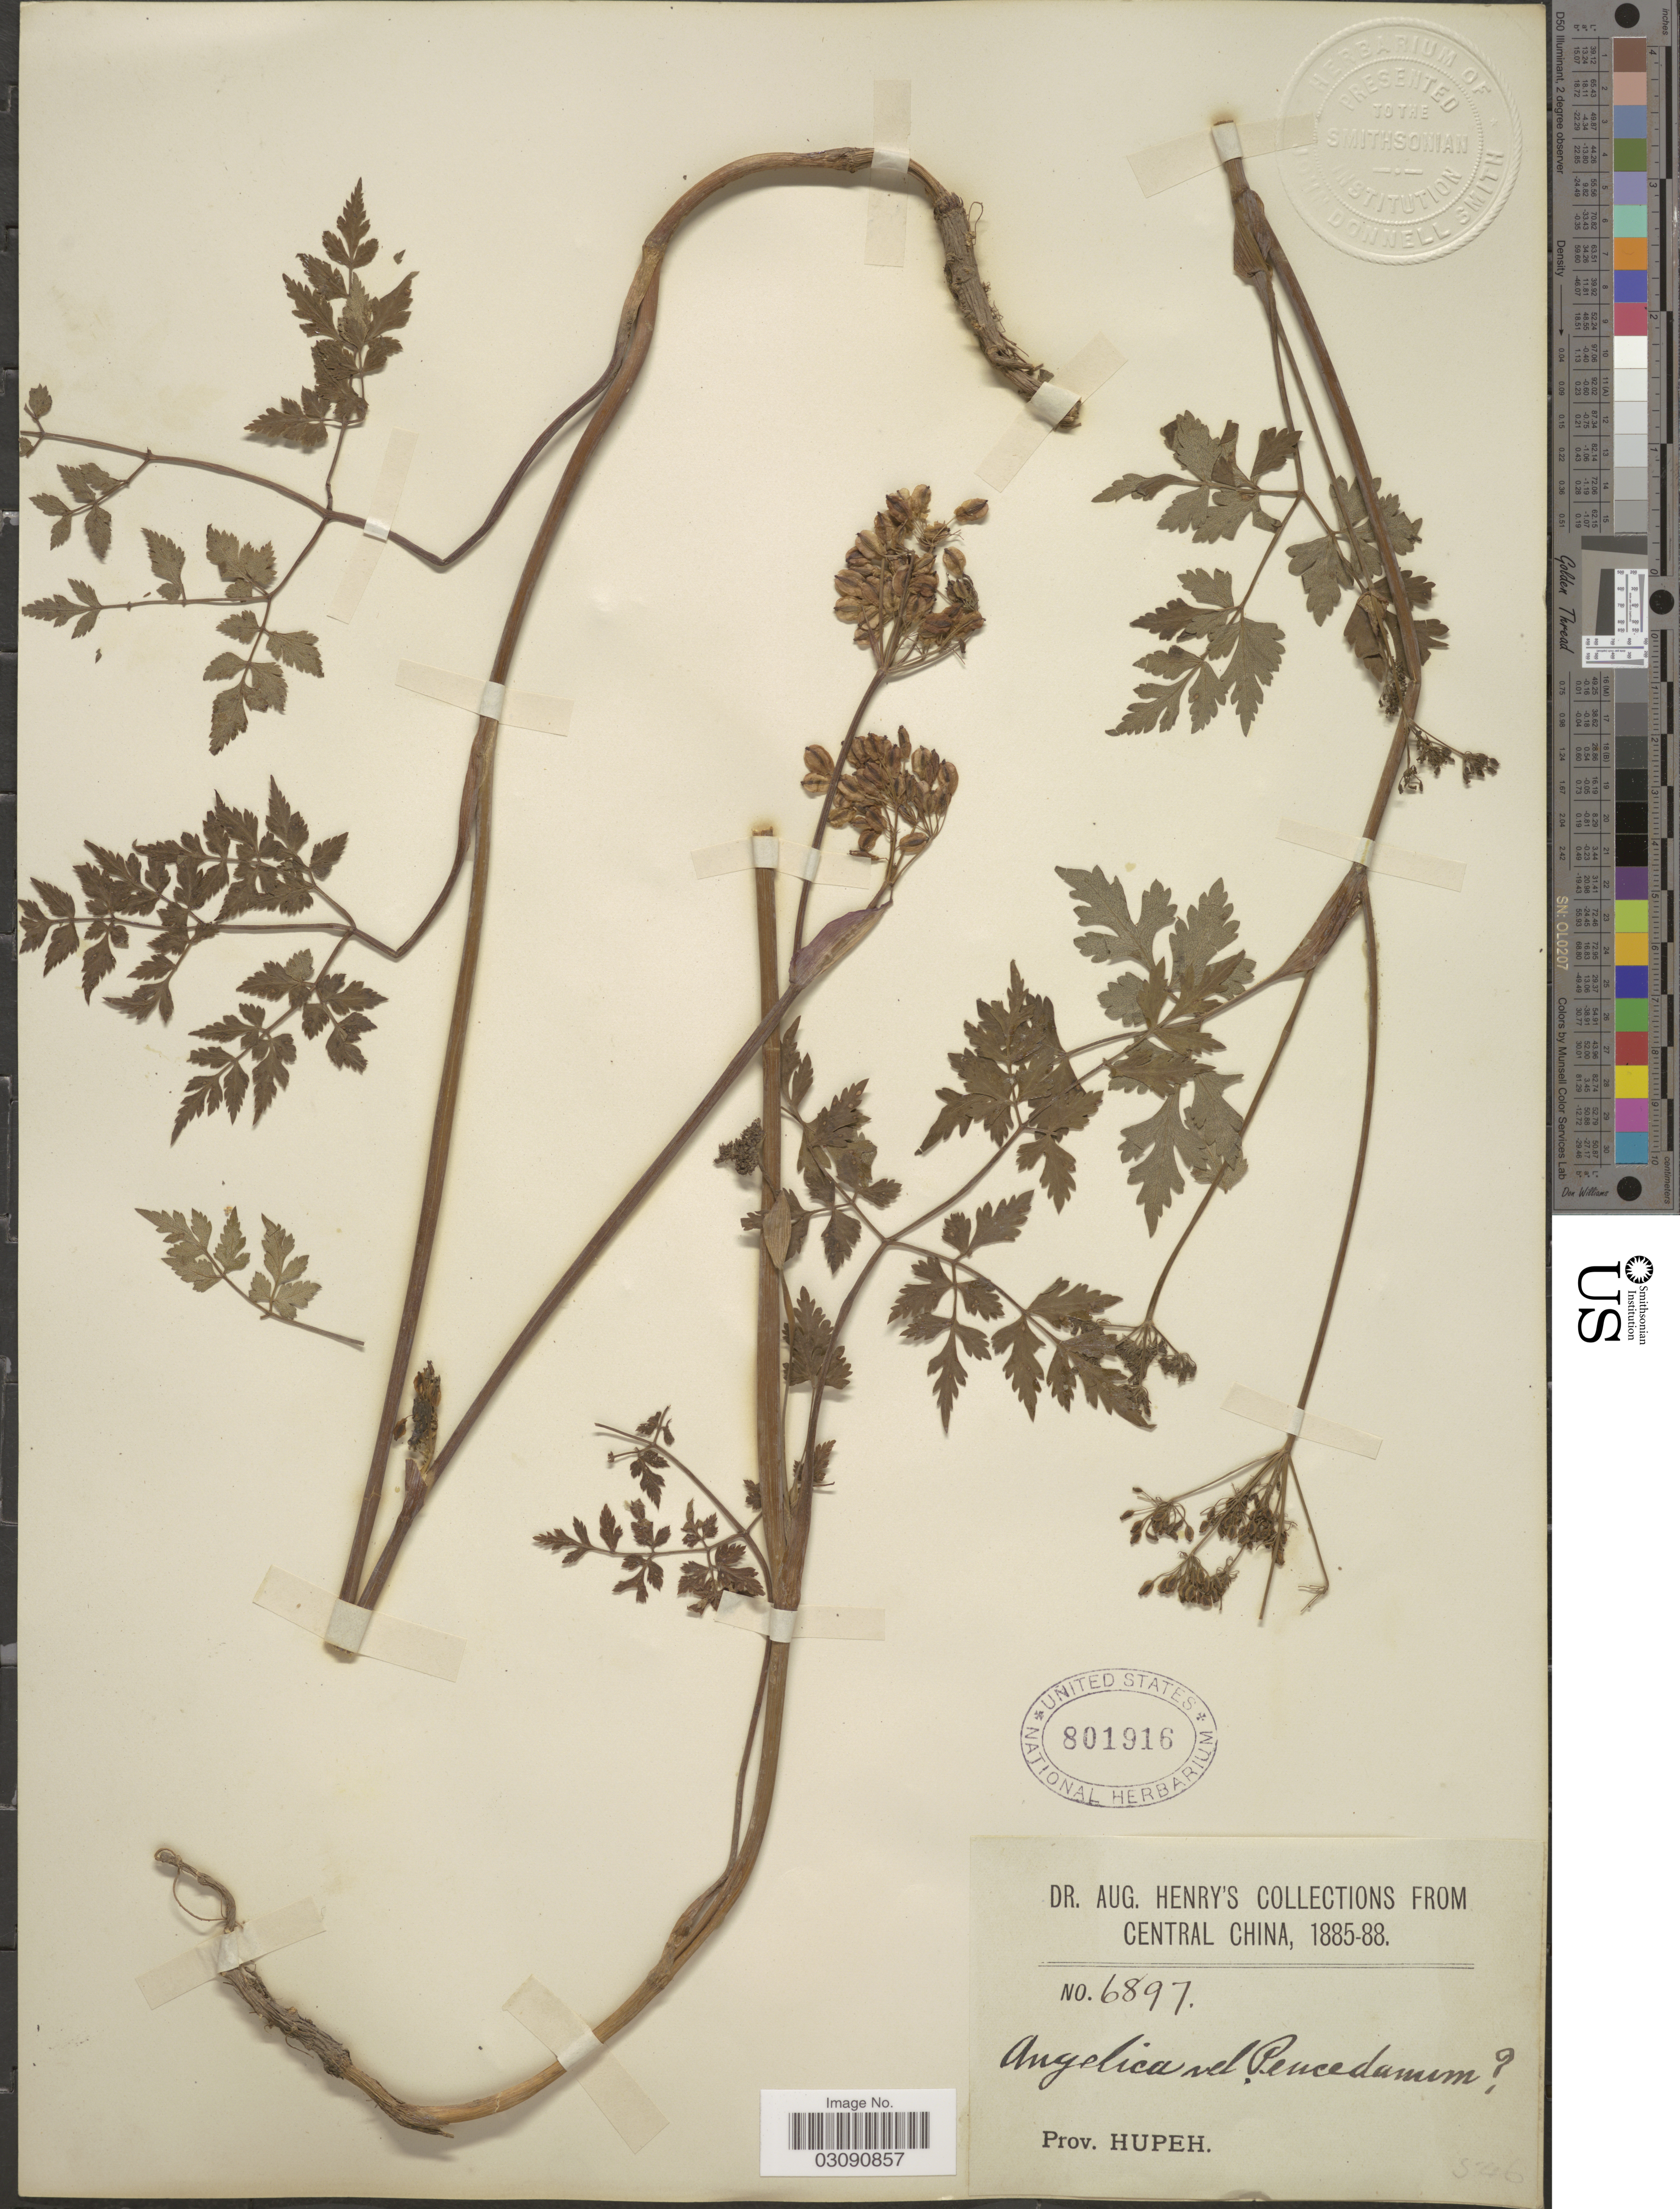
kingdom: Plantae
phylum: Tracheophyta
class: Magnoliopsida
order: Apiales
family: Apiaceae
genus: Angelica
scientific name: Angelica sp.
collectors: A. Henry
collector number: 6897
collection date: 1885/1888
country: China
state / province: Hubei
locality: Prov. Hupeh, Central China.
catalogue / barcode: US 801916